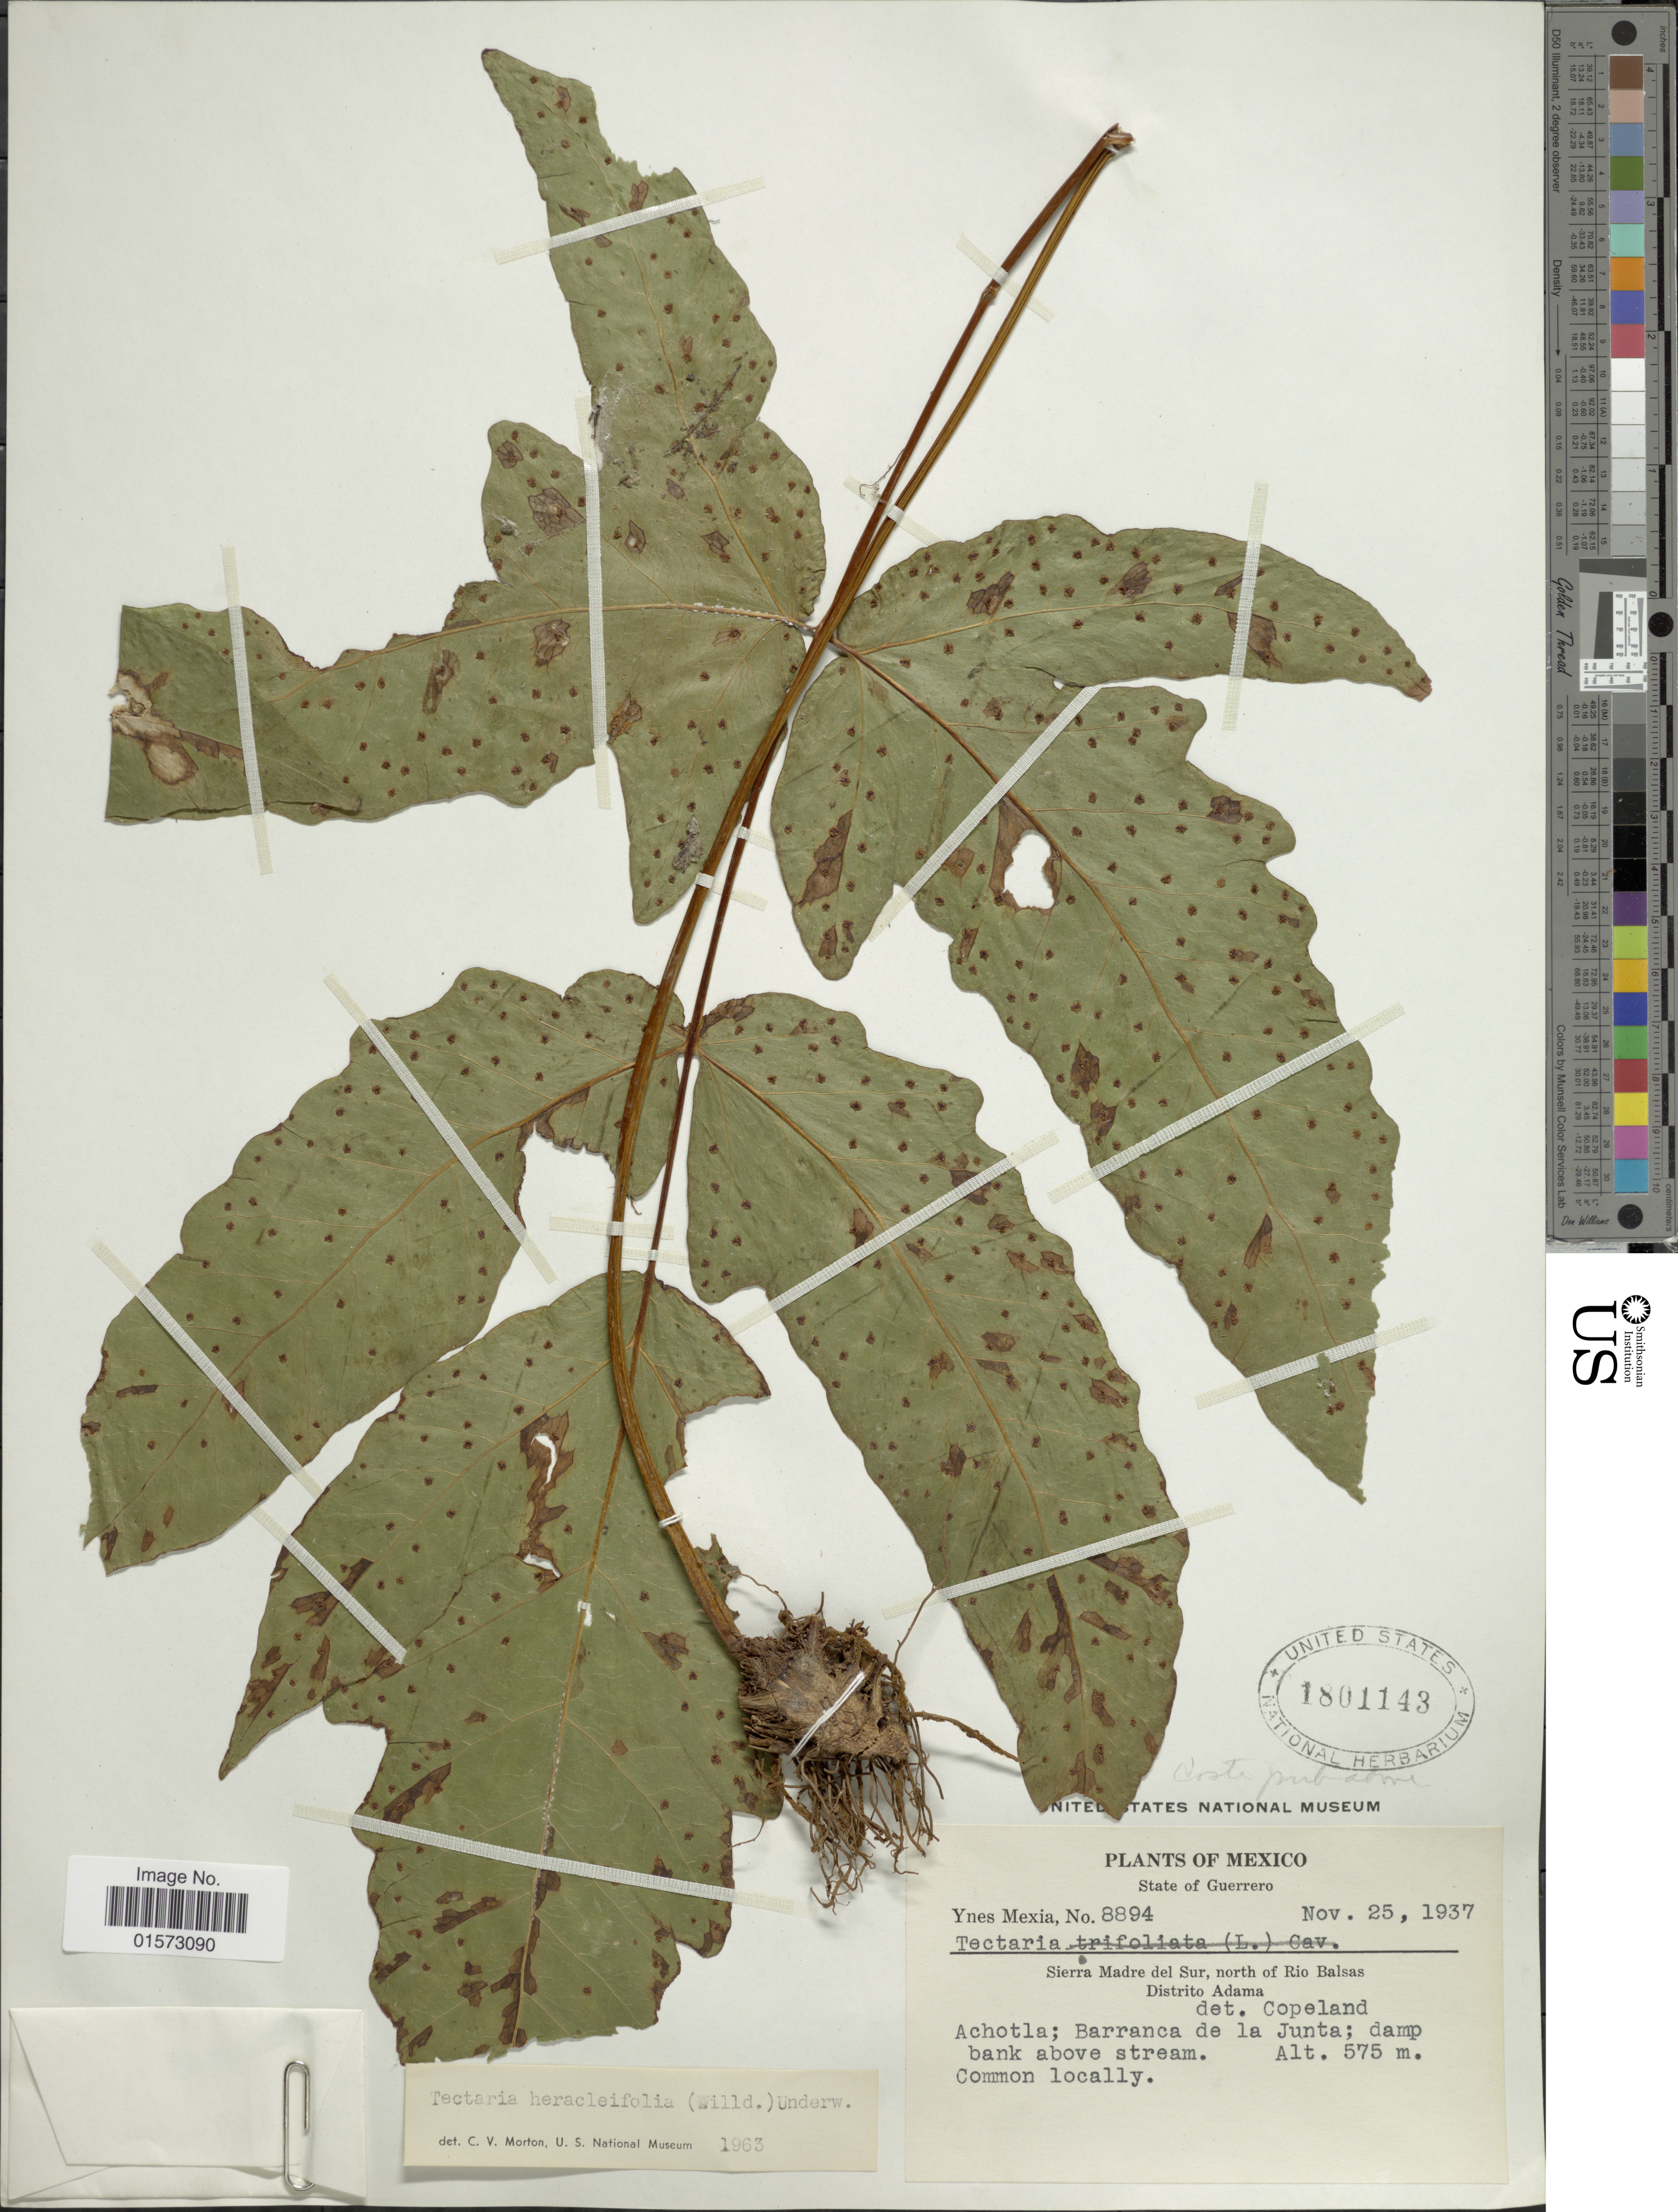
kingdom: Plantae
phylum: Tracheophyta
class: Polypodiopsida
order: Polypodiales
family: Tectariaceae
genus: Tectaria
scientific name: Tectaria heracleifolia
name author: (Willd.) Underw.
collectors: Y. Mexia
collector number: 8894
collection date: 1937-11-25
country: Mexico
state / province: Guerrero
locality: Sierra Madre del Sur, north of Rio Balsas, Distrito Adama, Achotla; Barranca de la Junta; damp bank above stream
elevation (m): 575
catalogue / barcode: US 1801143